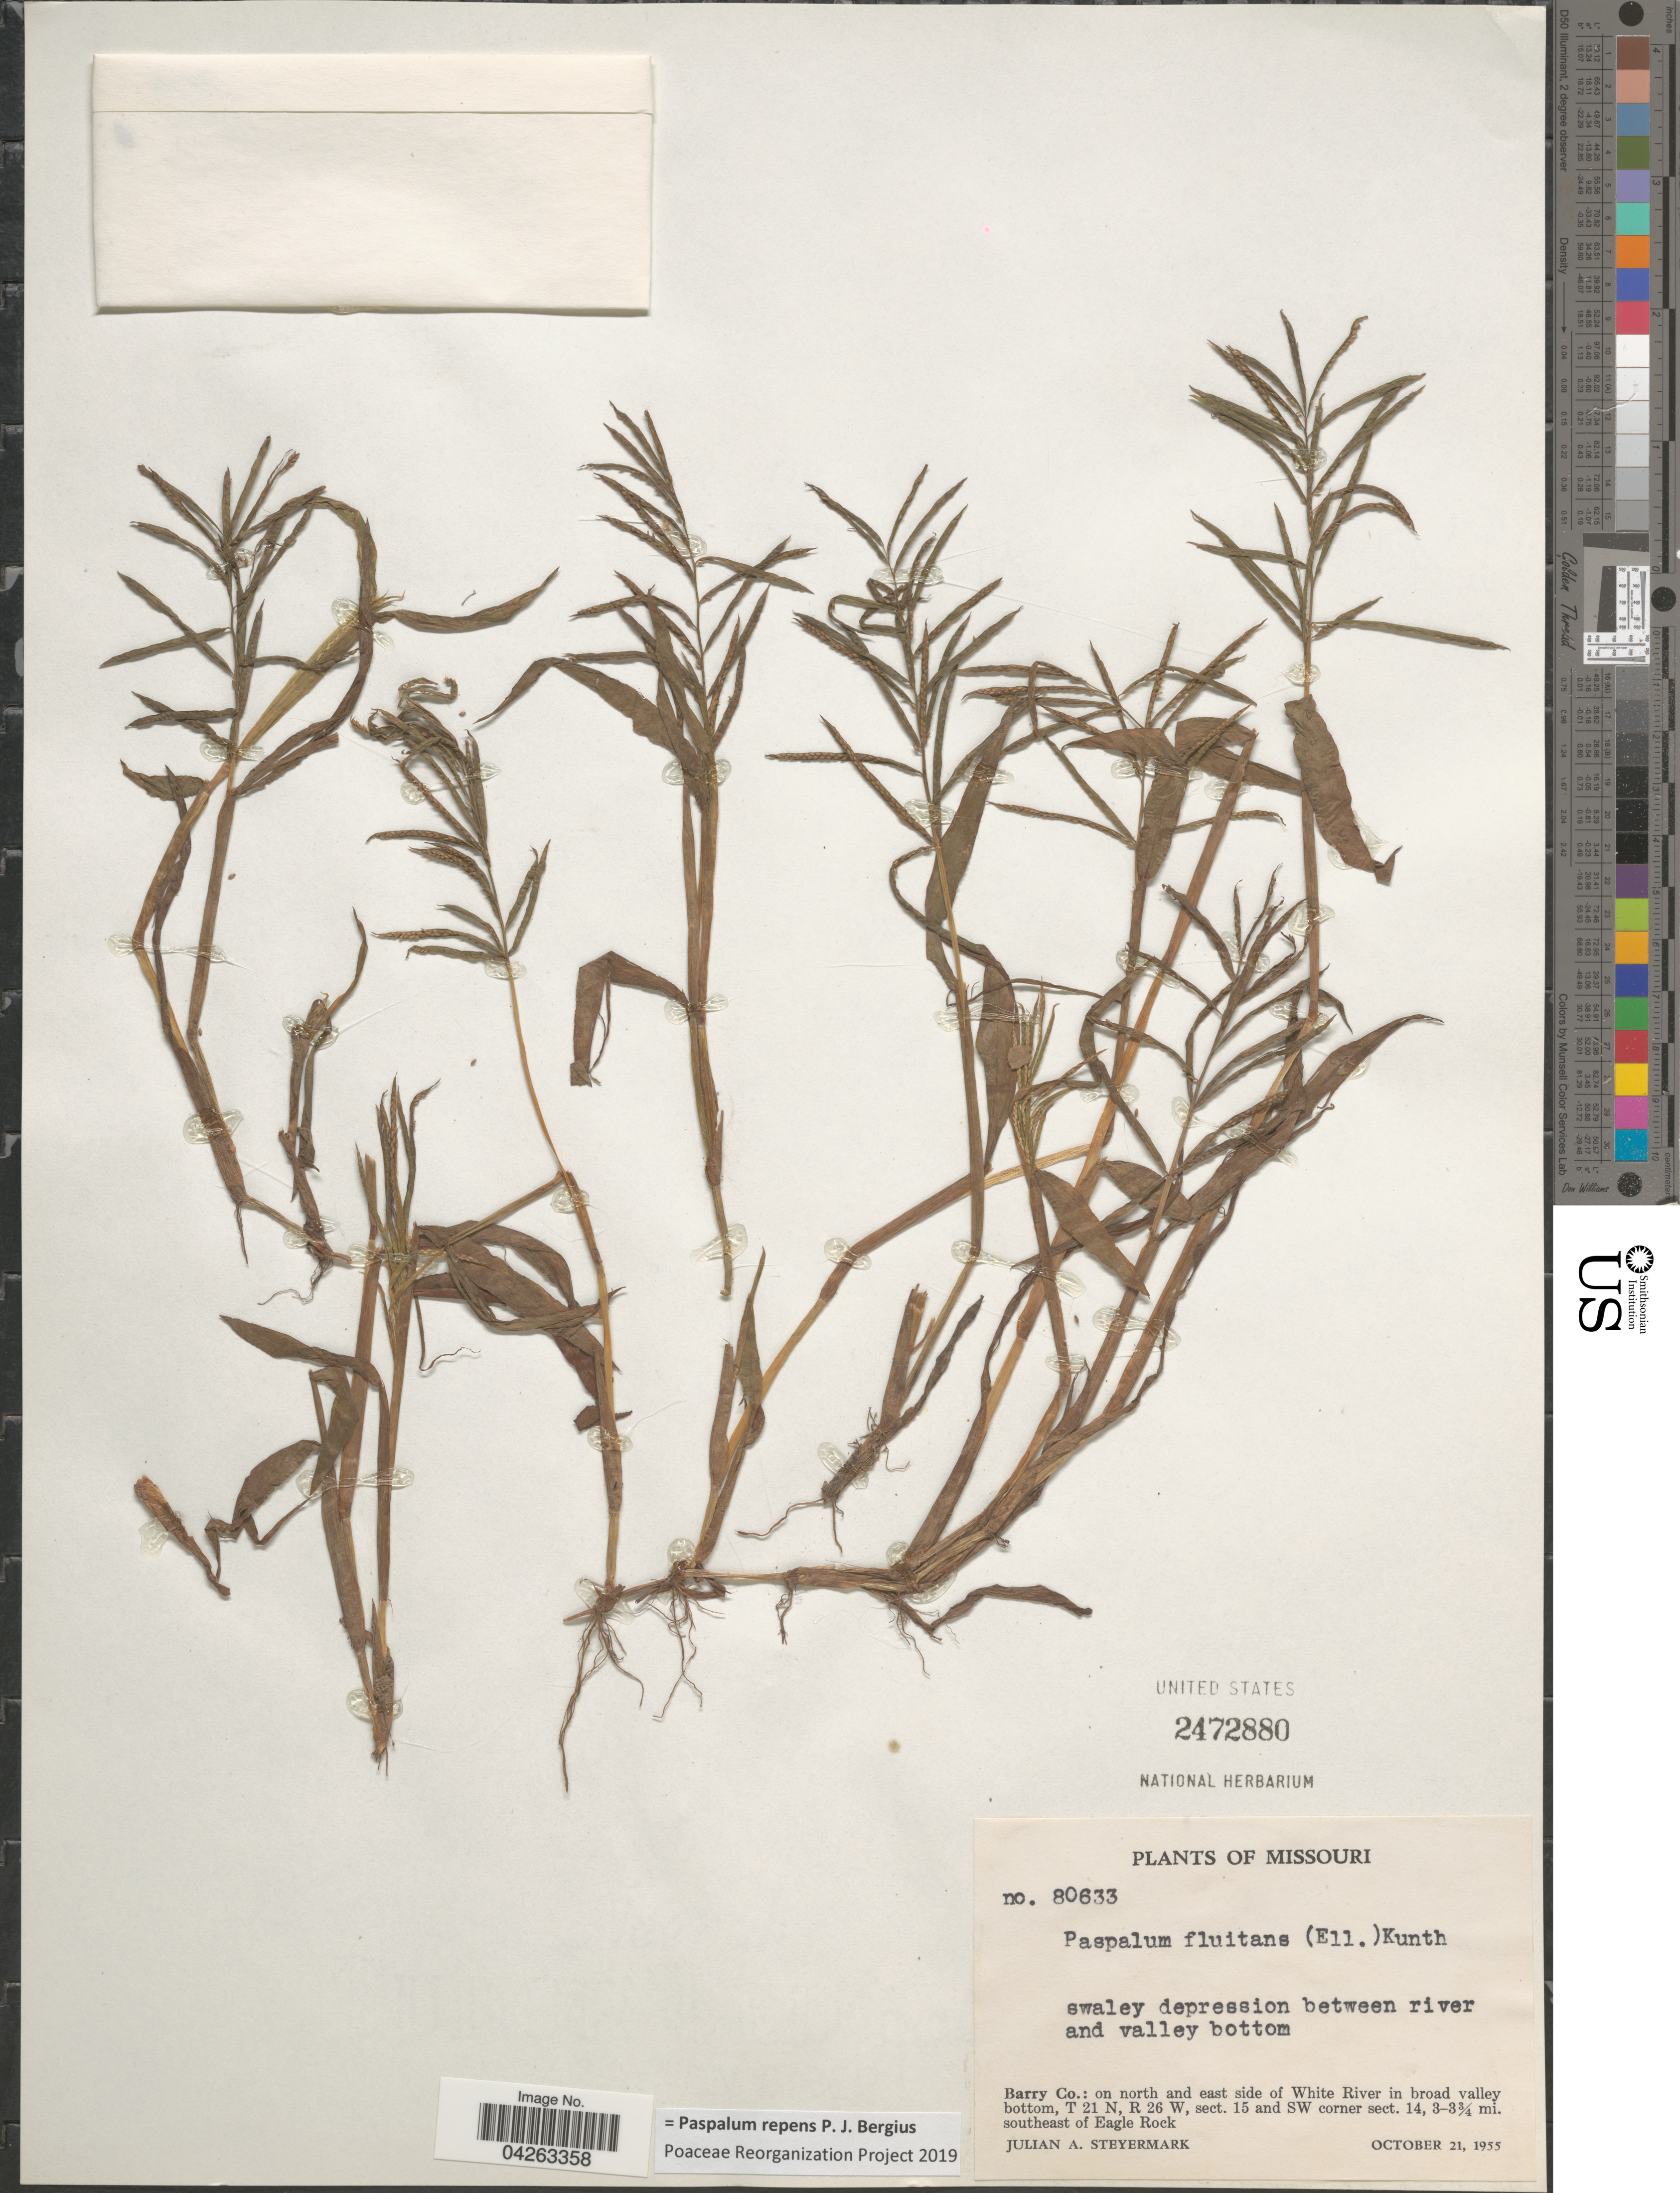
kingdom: Plantae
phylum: Tracheophyta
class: Liliopsida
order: Poales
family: Poaceae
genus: Paspalum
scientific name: Paspalum repens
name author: P.J. Bergius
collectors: J. Steyermark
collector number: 80633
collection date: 1955-10-21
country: United States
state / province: Missouri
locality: Barry Co.: on north and east side of White River in broad valley bottom, T 21 N, R 26 W, sect. 15 and SW corner sect. 14, 3-3¾ mi. southeast of Eagle Rock.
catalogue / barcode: US 2472880